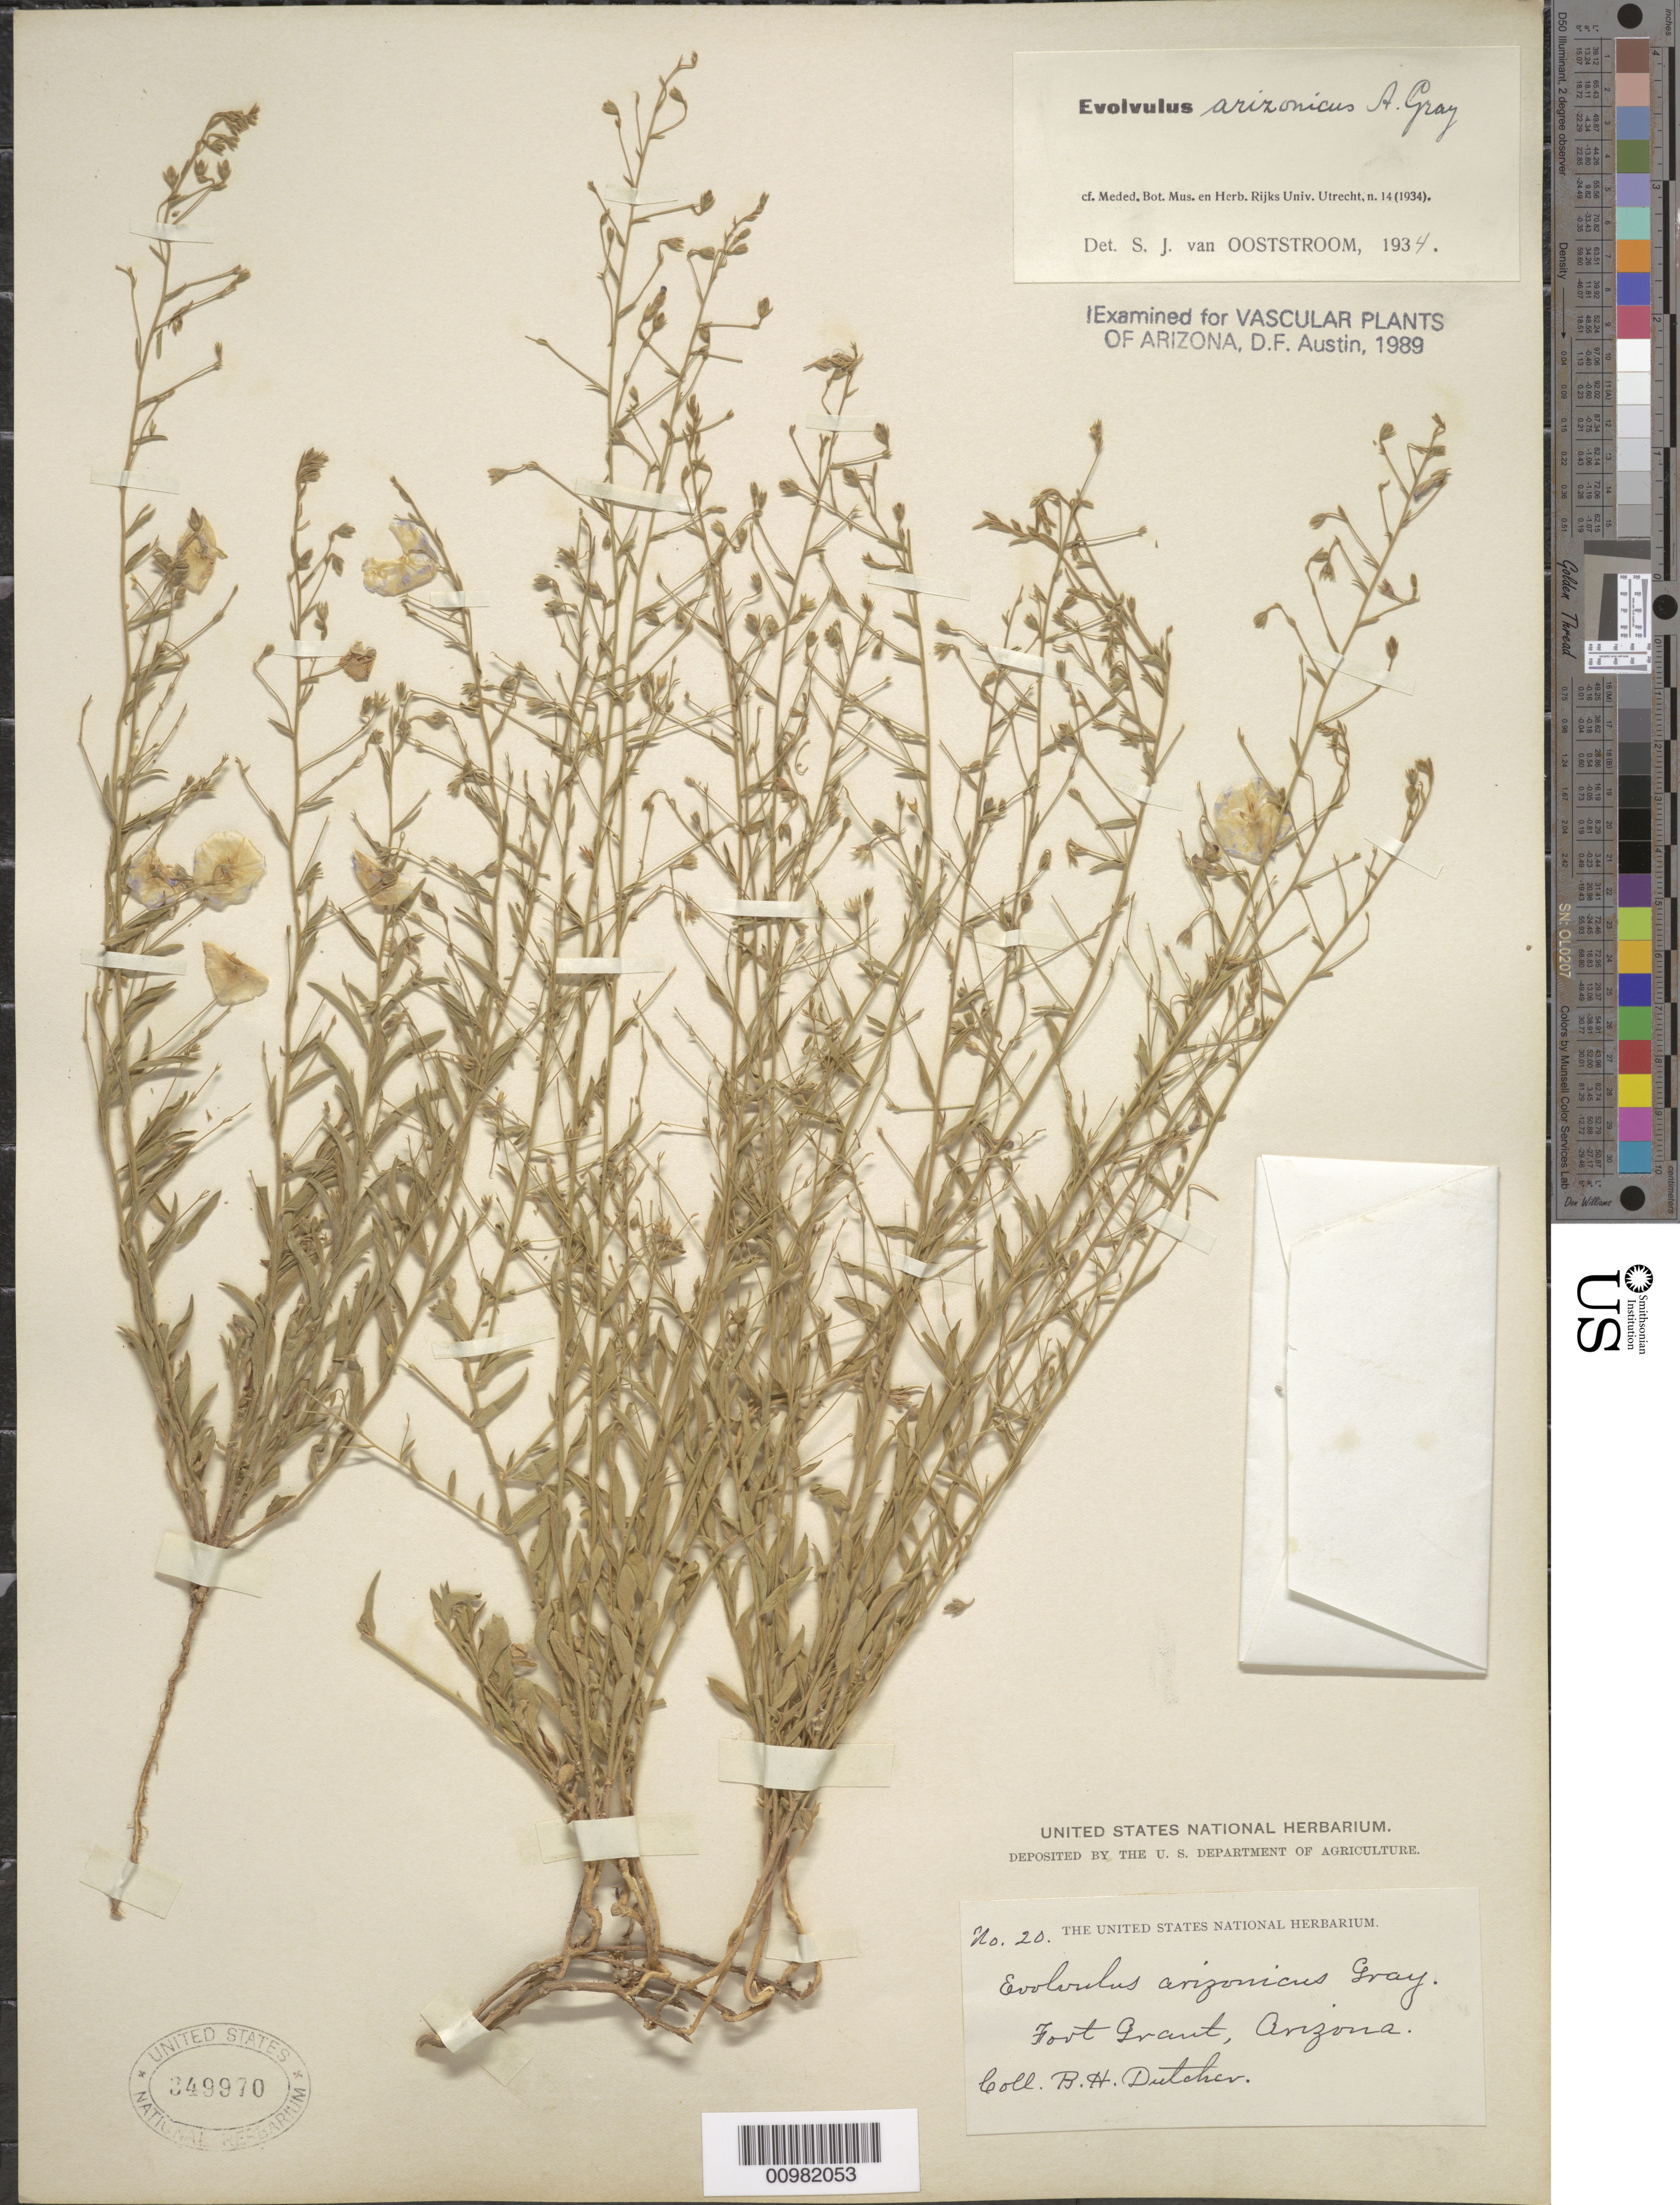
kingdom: Plantae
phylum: Tracheophyta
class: Magnoliopsida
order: Solanales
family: Convolvulaceae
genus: Evolvulus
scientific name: Evolvulus sericeus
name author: Sw.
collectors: B. H. Dutcher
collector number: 20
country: United States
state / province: Arizona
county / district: Graham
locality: Fort Grant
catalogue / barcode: US 349970